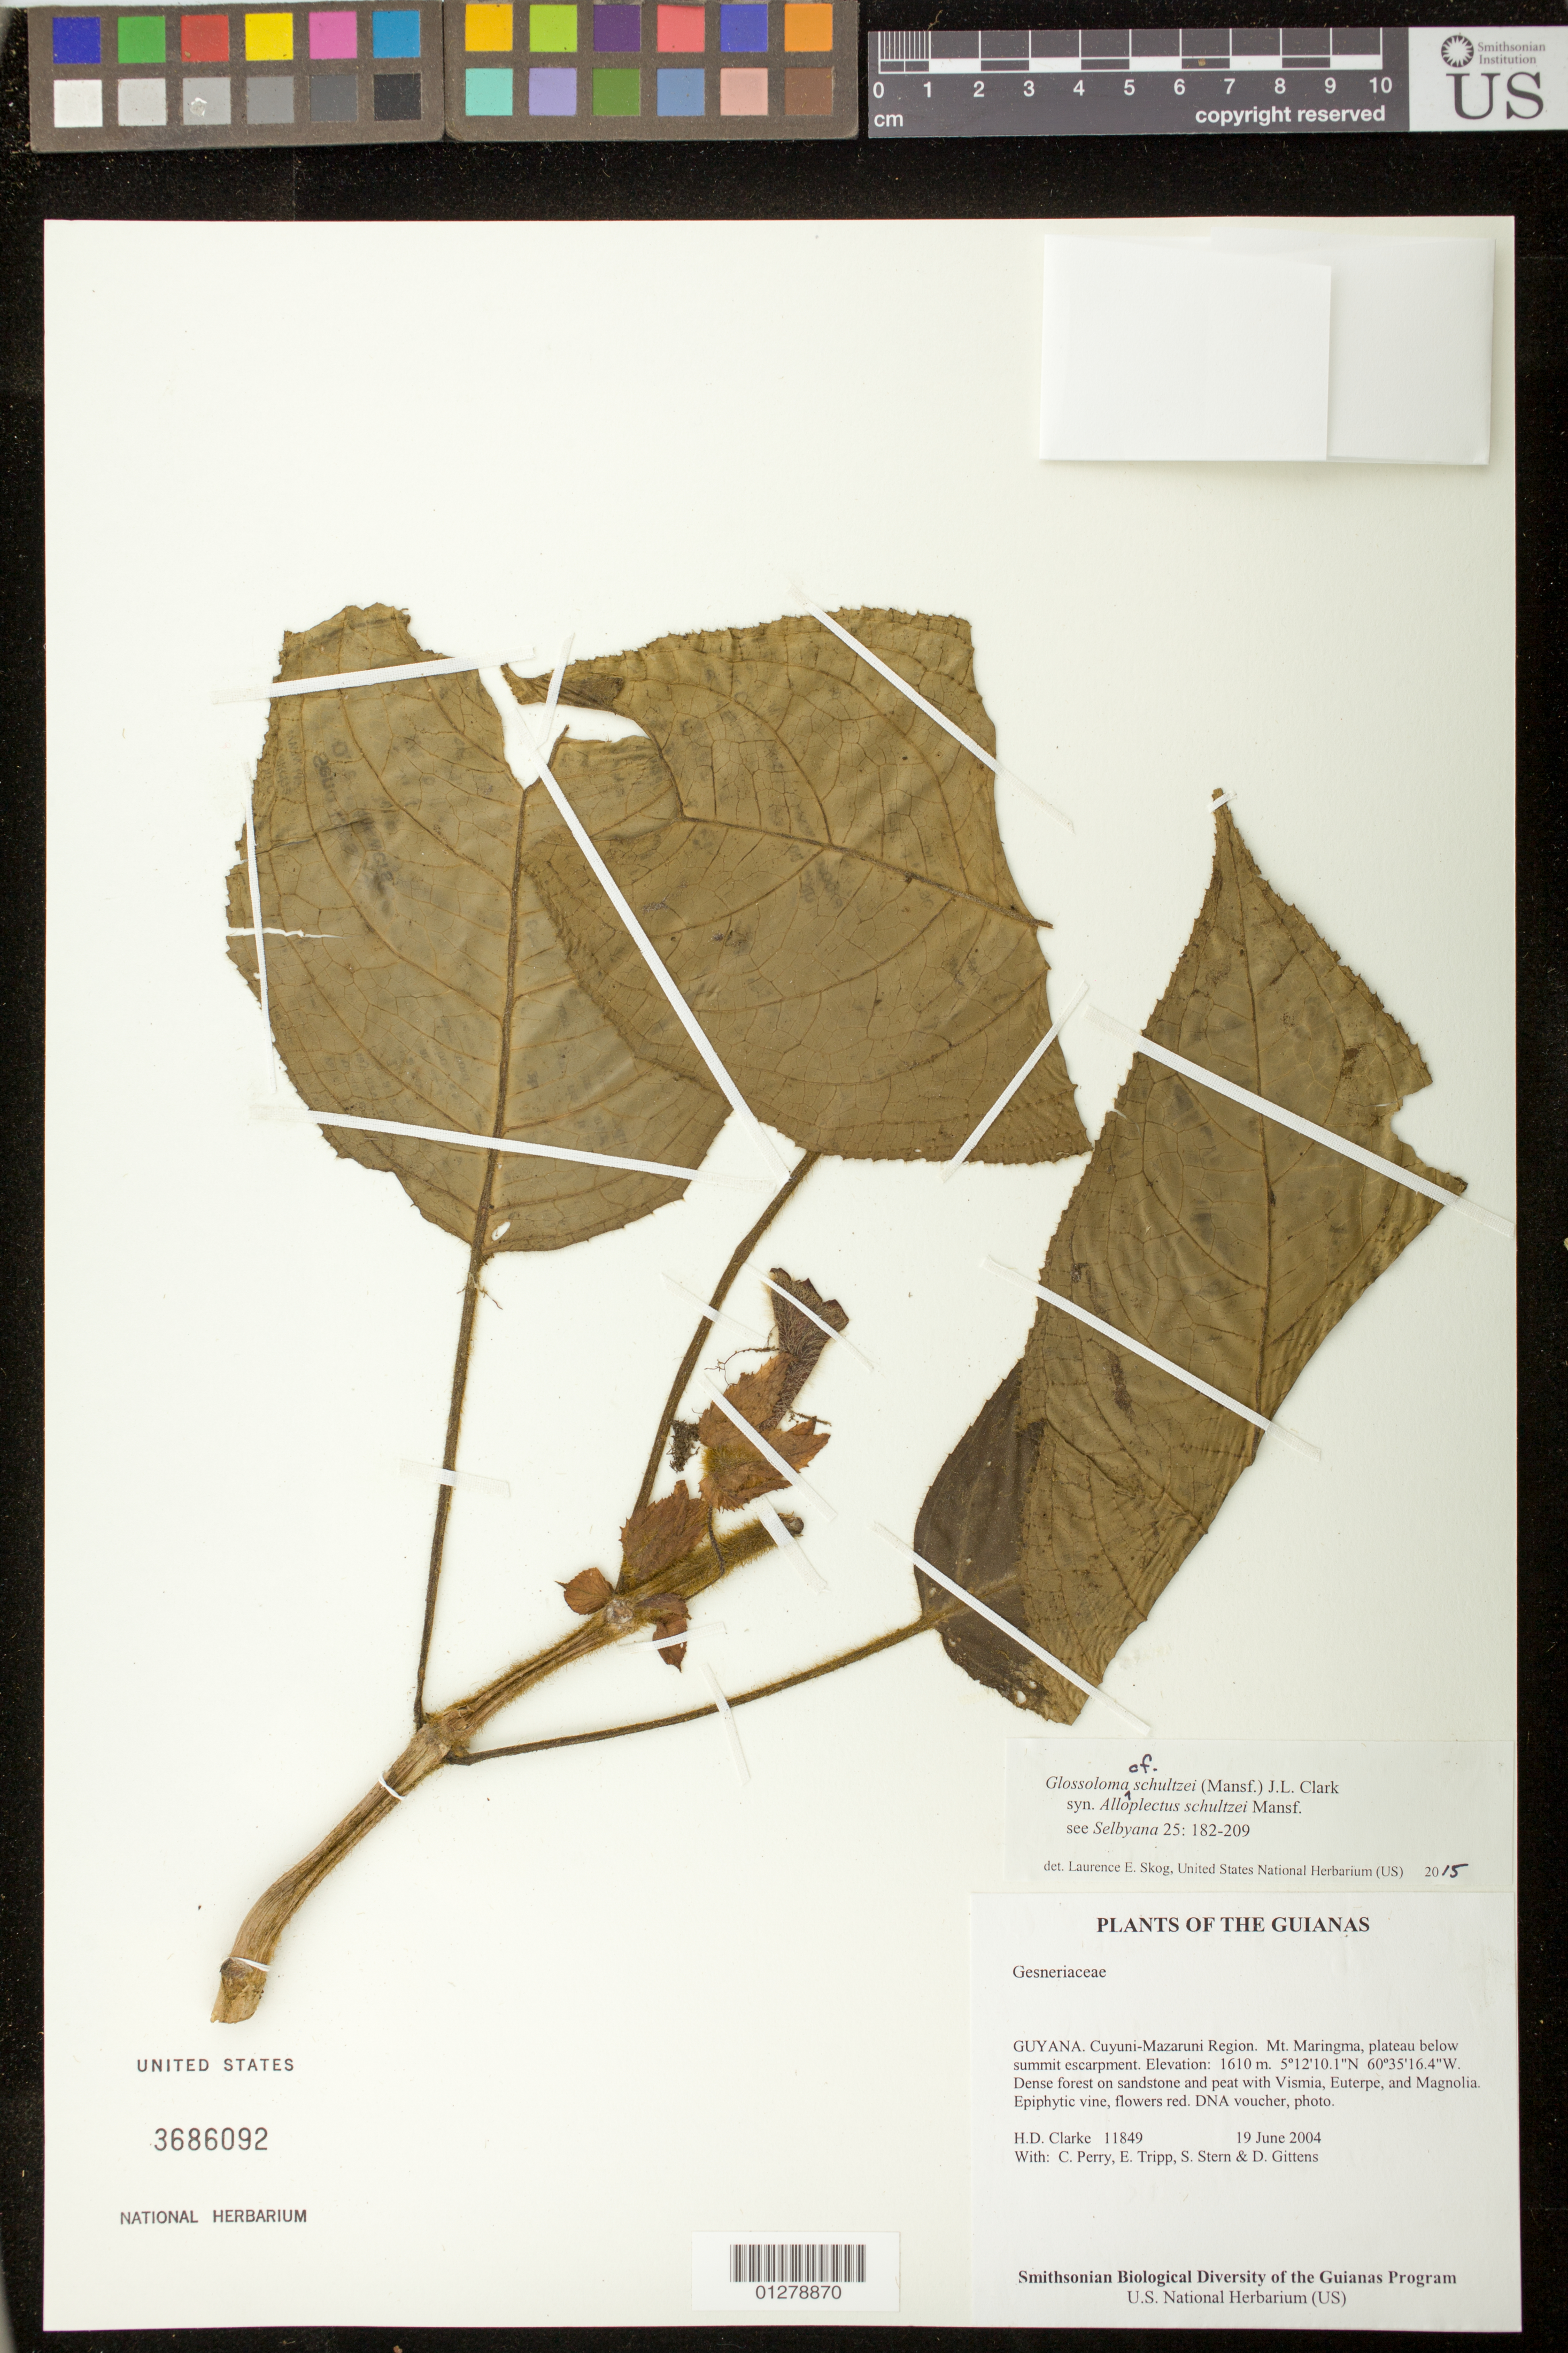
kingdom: Plantae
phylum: Tracheophyta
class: Magnoliopsida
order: Lamiales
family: Gesneriaceae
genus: Glossoloma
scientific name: Glossoloma schultzei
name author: (Mansf.) J.L. Clark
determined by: Skog, Laurence E.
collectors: H. D. Clarke, C. Perry, E. Tripp, S. R. Stern & D. Gittens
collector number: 11849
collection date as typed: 19 June 2004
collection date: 2004-06-19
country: Guyana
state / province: Cuyuni-Mazaruni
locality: Mt. Maringma, plateau below summit escarpment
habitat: Dense forest on sandstone and peat with Vismia, Euterpe, and Magnolia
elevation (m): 1610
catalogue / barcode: US 3686092